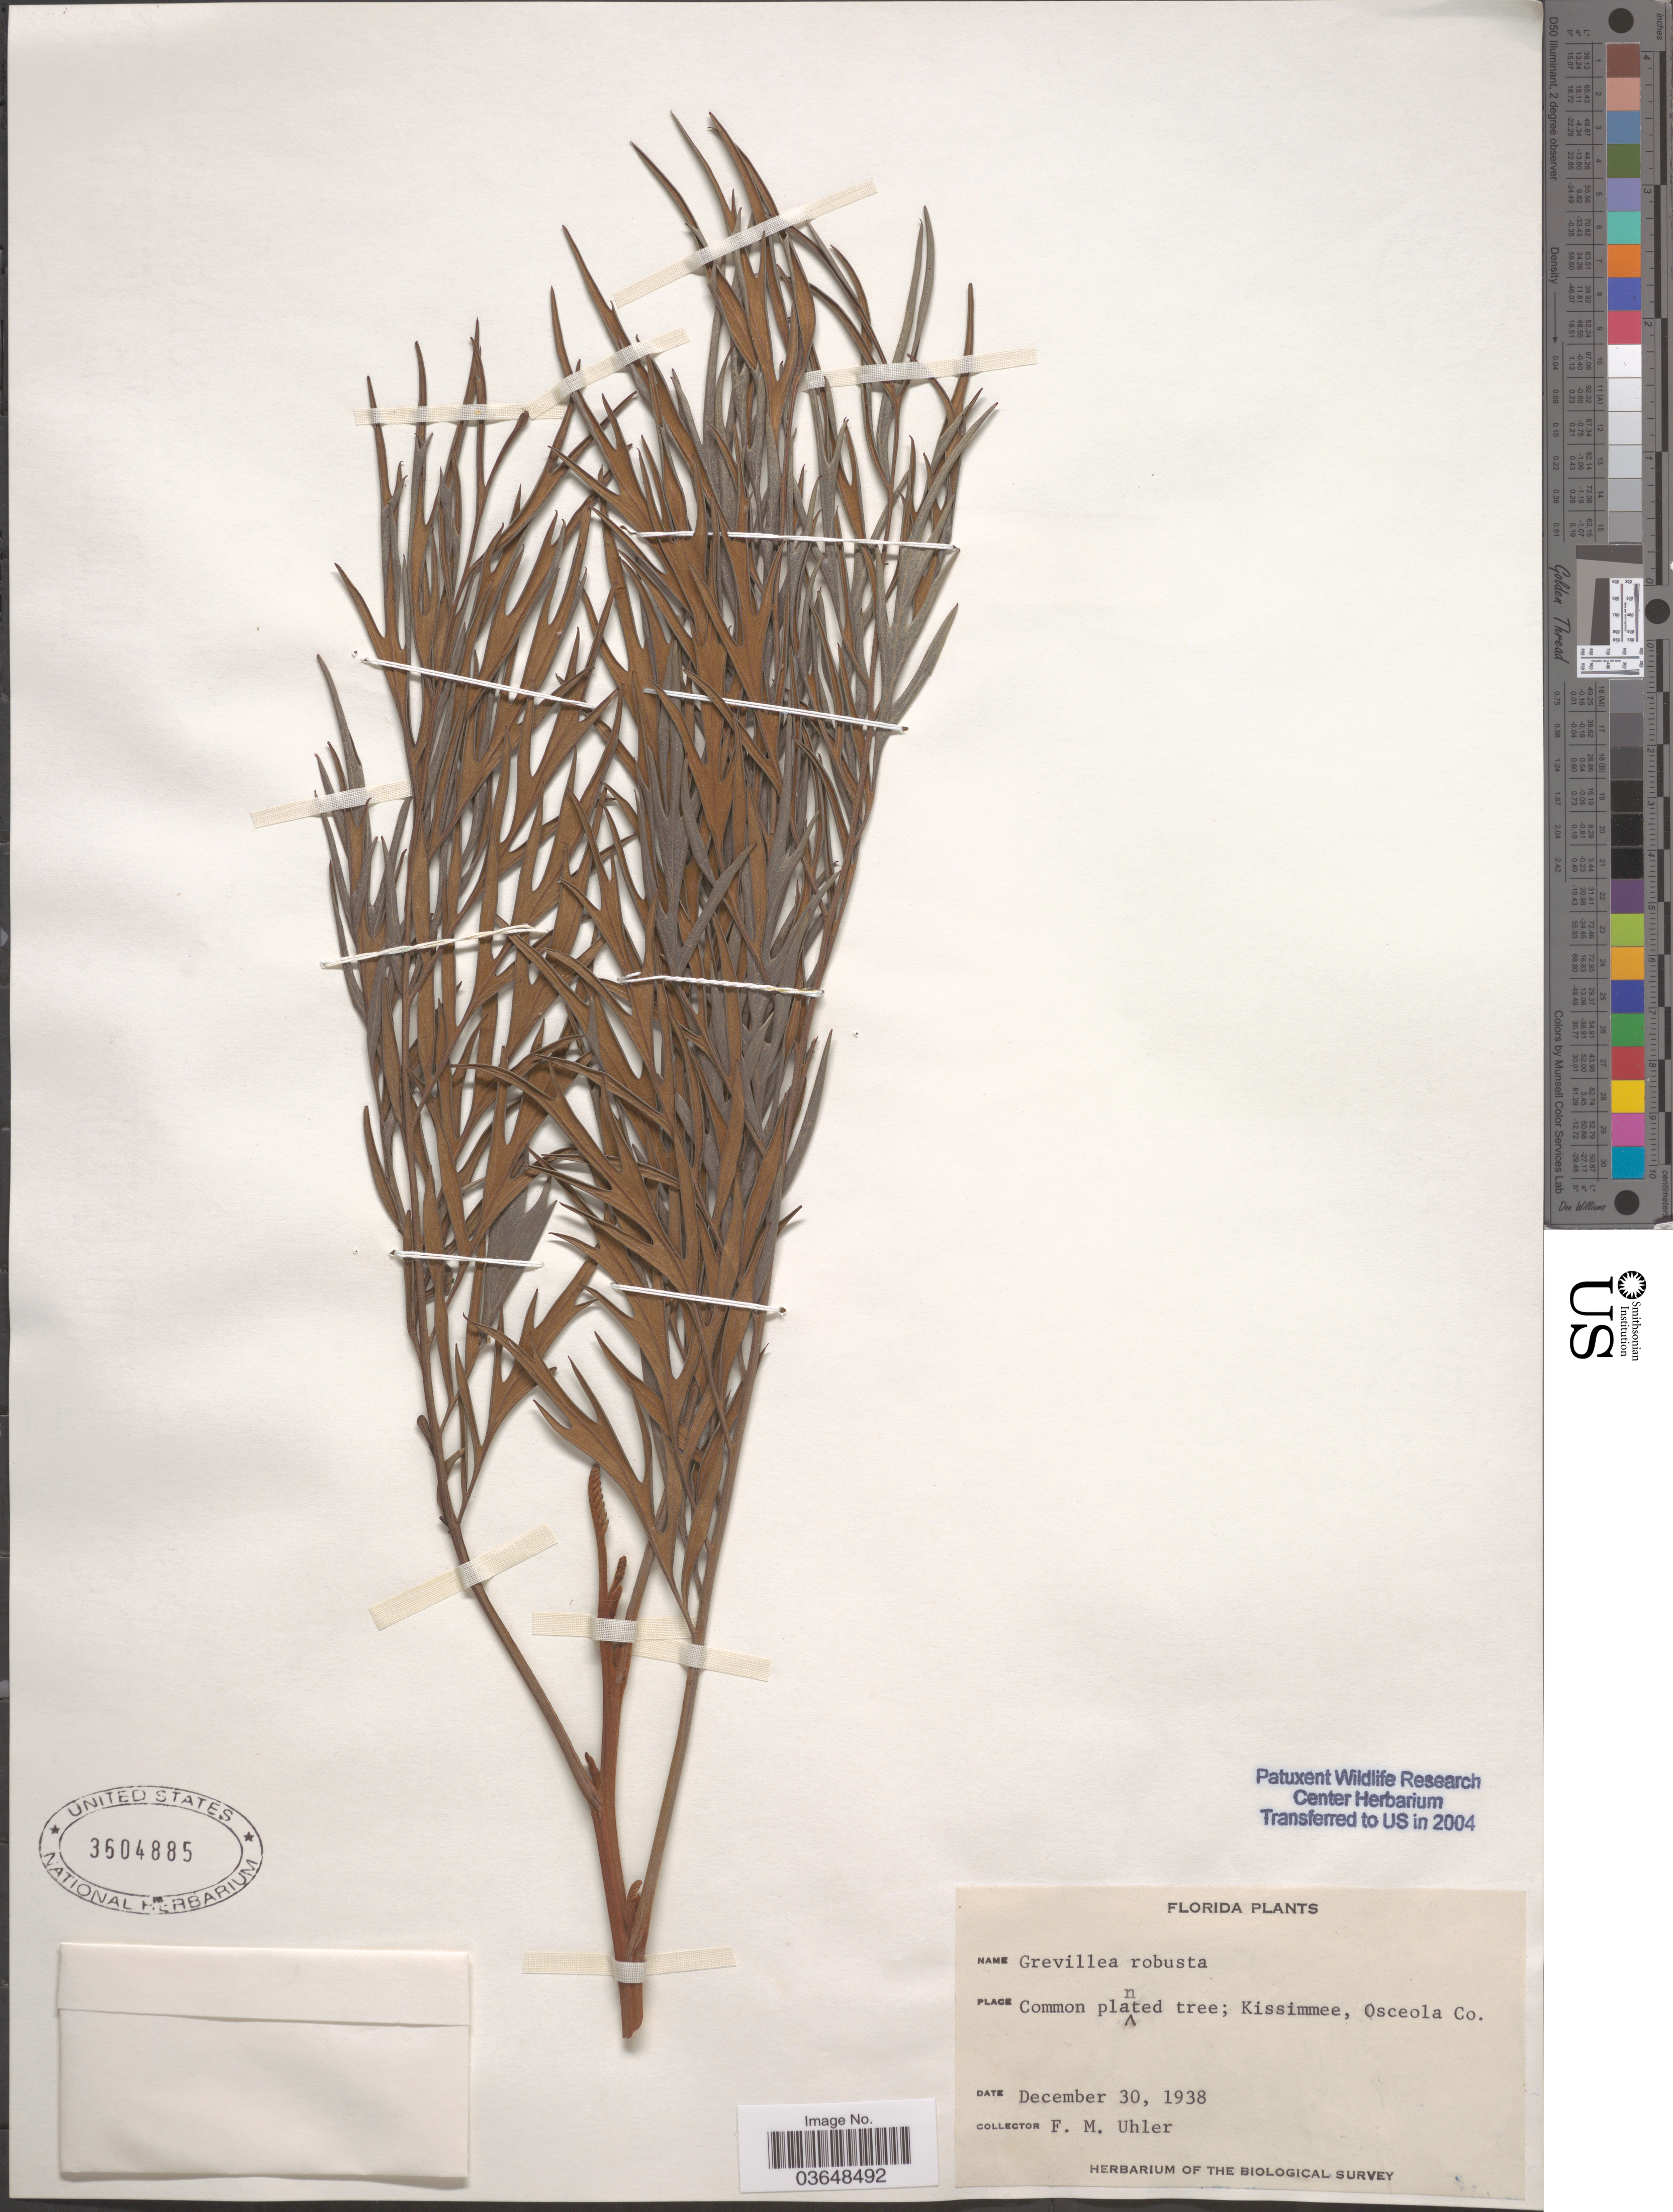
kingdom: Plantae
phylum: Tracheophyta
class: Magnoliopsida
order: Proteales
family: Proteaceae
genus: Grevillea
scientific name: Grevillea robusta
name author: A. Cunn.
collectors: F. M. Uhler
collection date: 1938-12-30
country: United States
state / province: Florida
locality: Kissimmee, Osceola Co.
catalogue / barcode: US 3604885